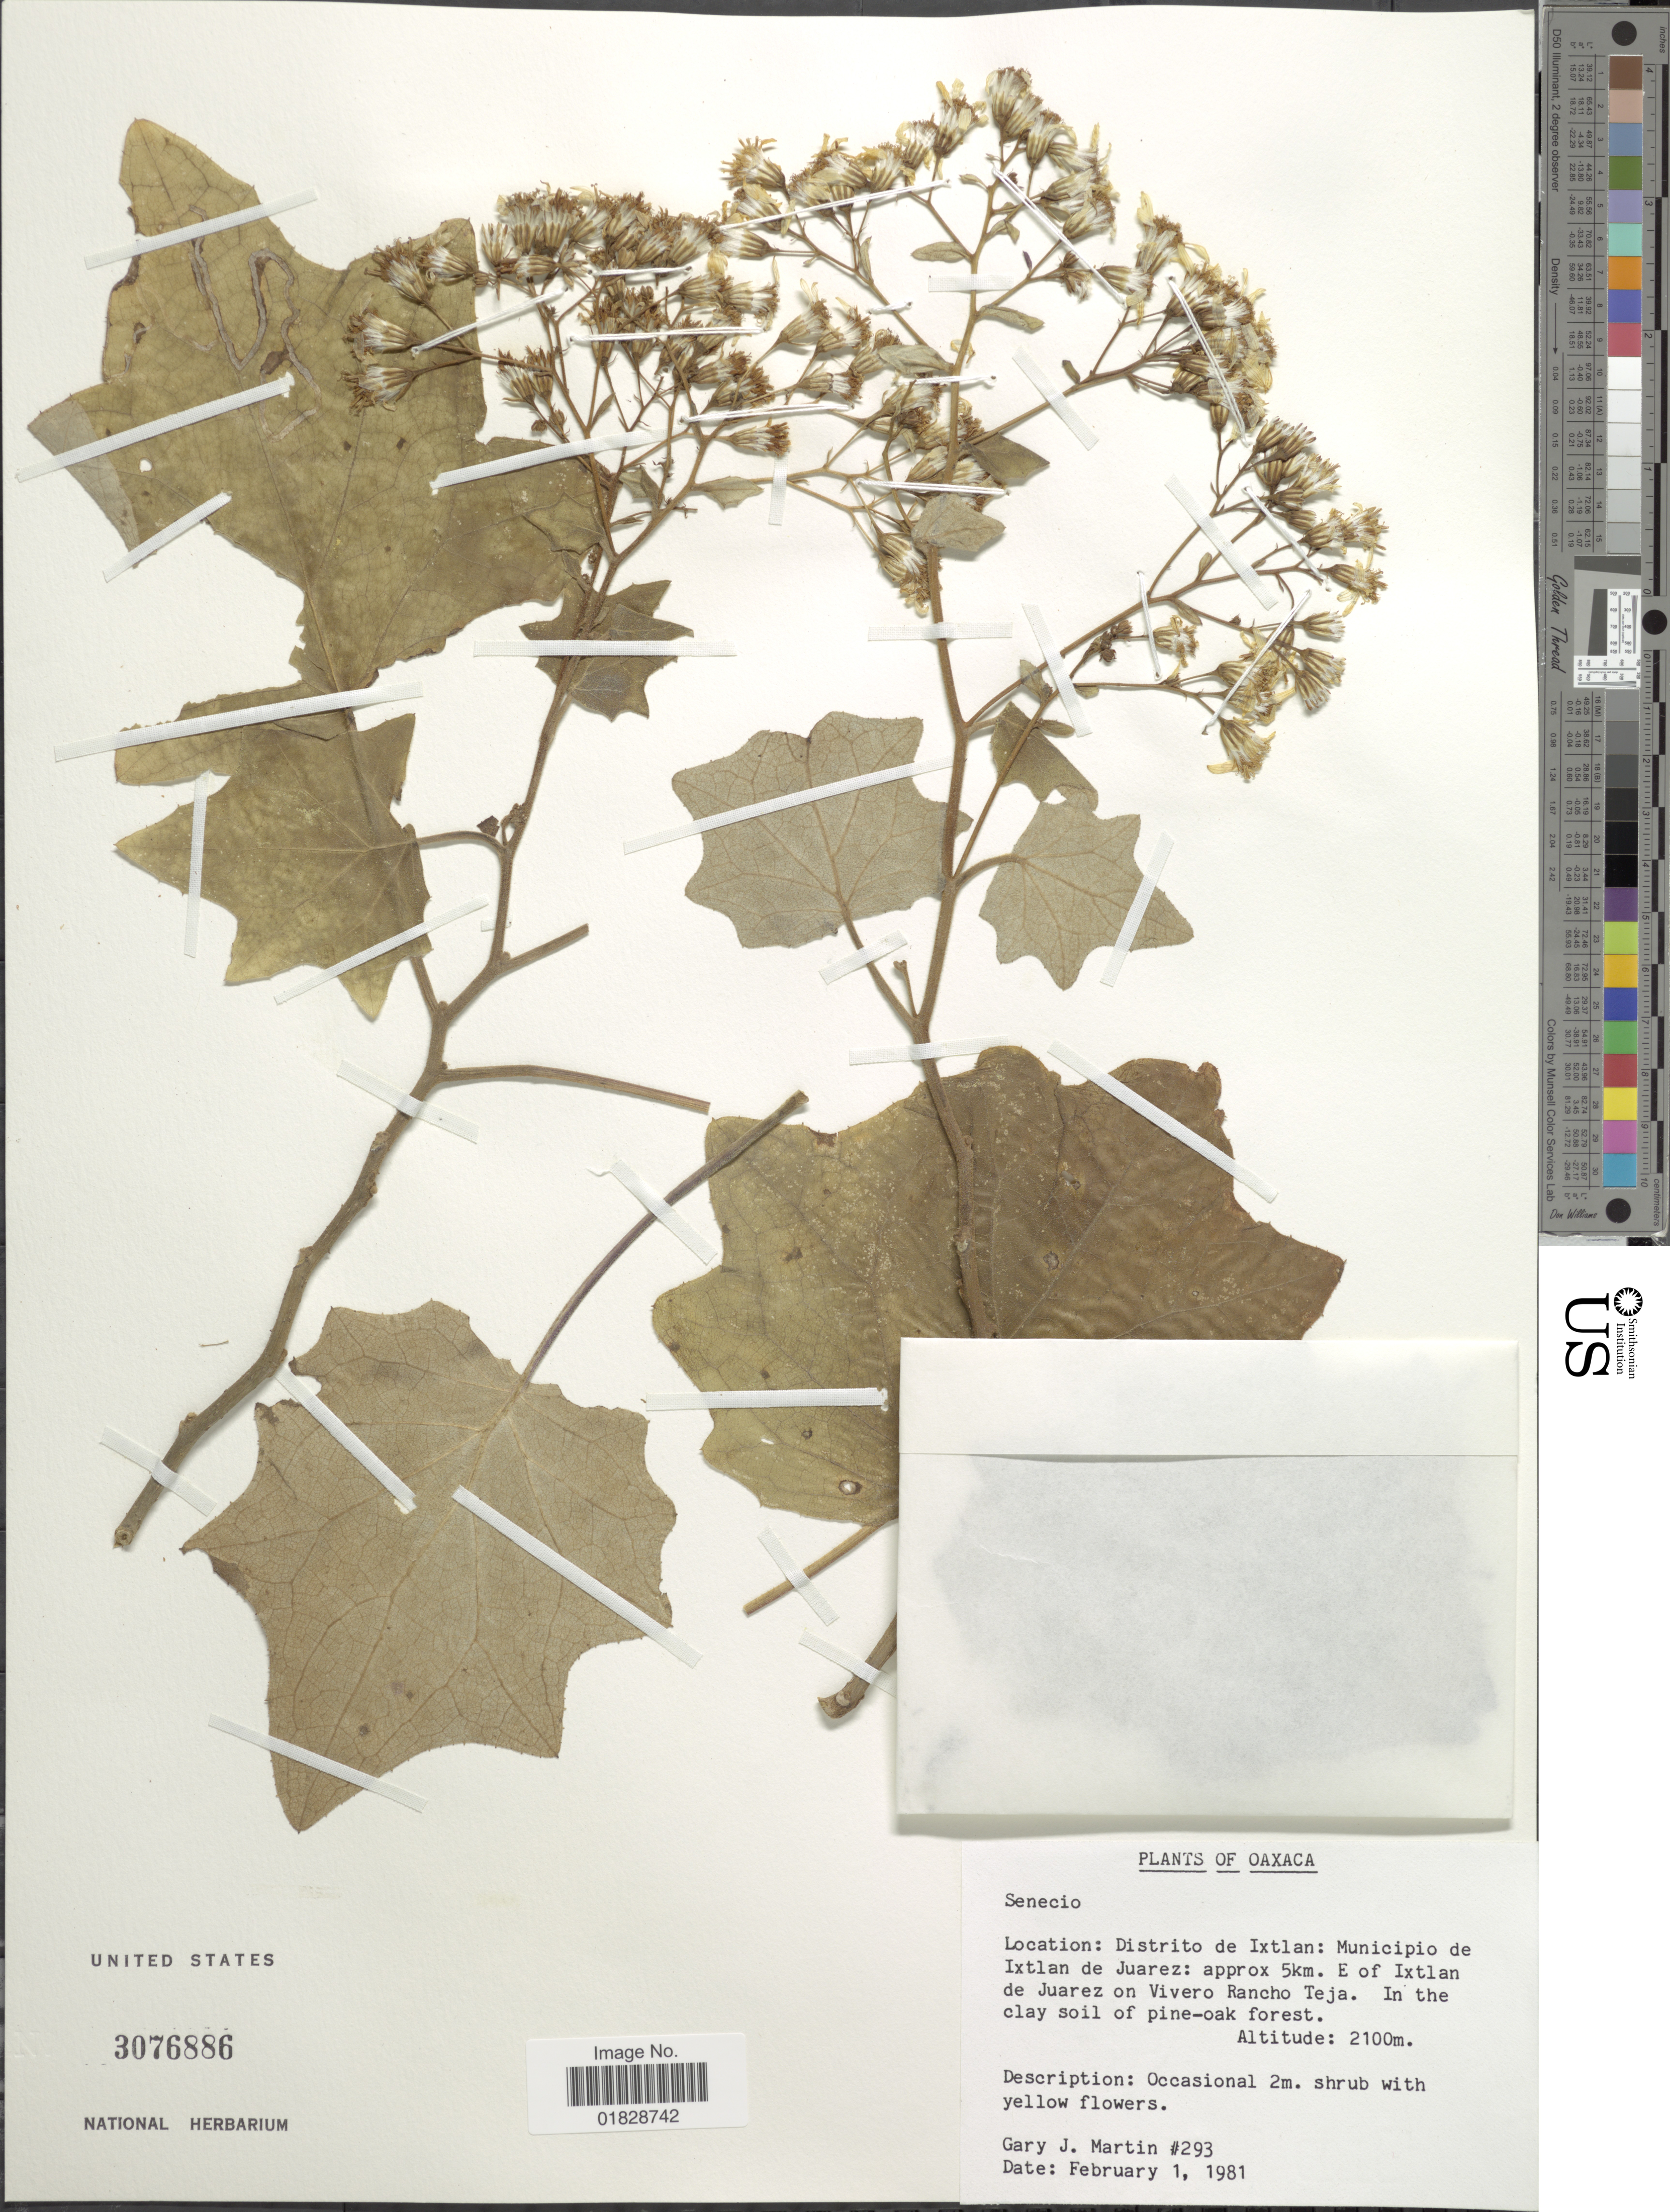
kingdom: Plantae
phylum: Tracheophyta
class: Magnoliopsida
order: Asterales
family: Asteraceae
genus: Roldana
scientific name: Roldana albonervia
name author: (Greenm.) H. Rob. & Brettell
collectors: G. J. Martin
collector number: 293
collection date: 1981-02-01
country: Mexico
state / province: Oaxaca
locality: Distrito de Ixtlan: Municipio de Ixtlan de Juarez: approx 5km. E of Ixtlan de Juarez on Vivero Rancho Teja.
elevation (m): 2100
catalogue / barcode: US 3076886